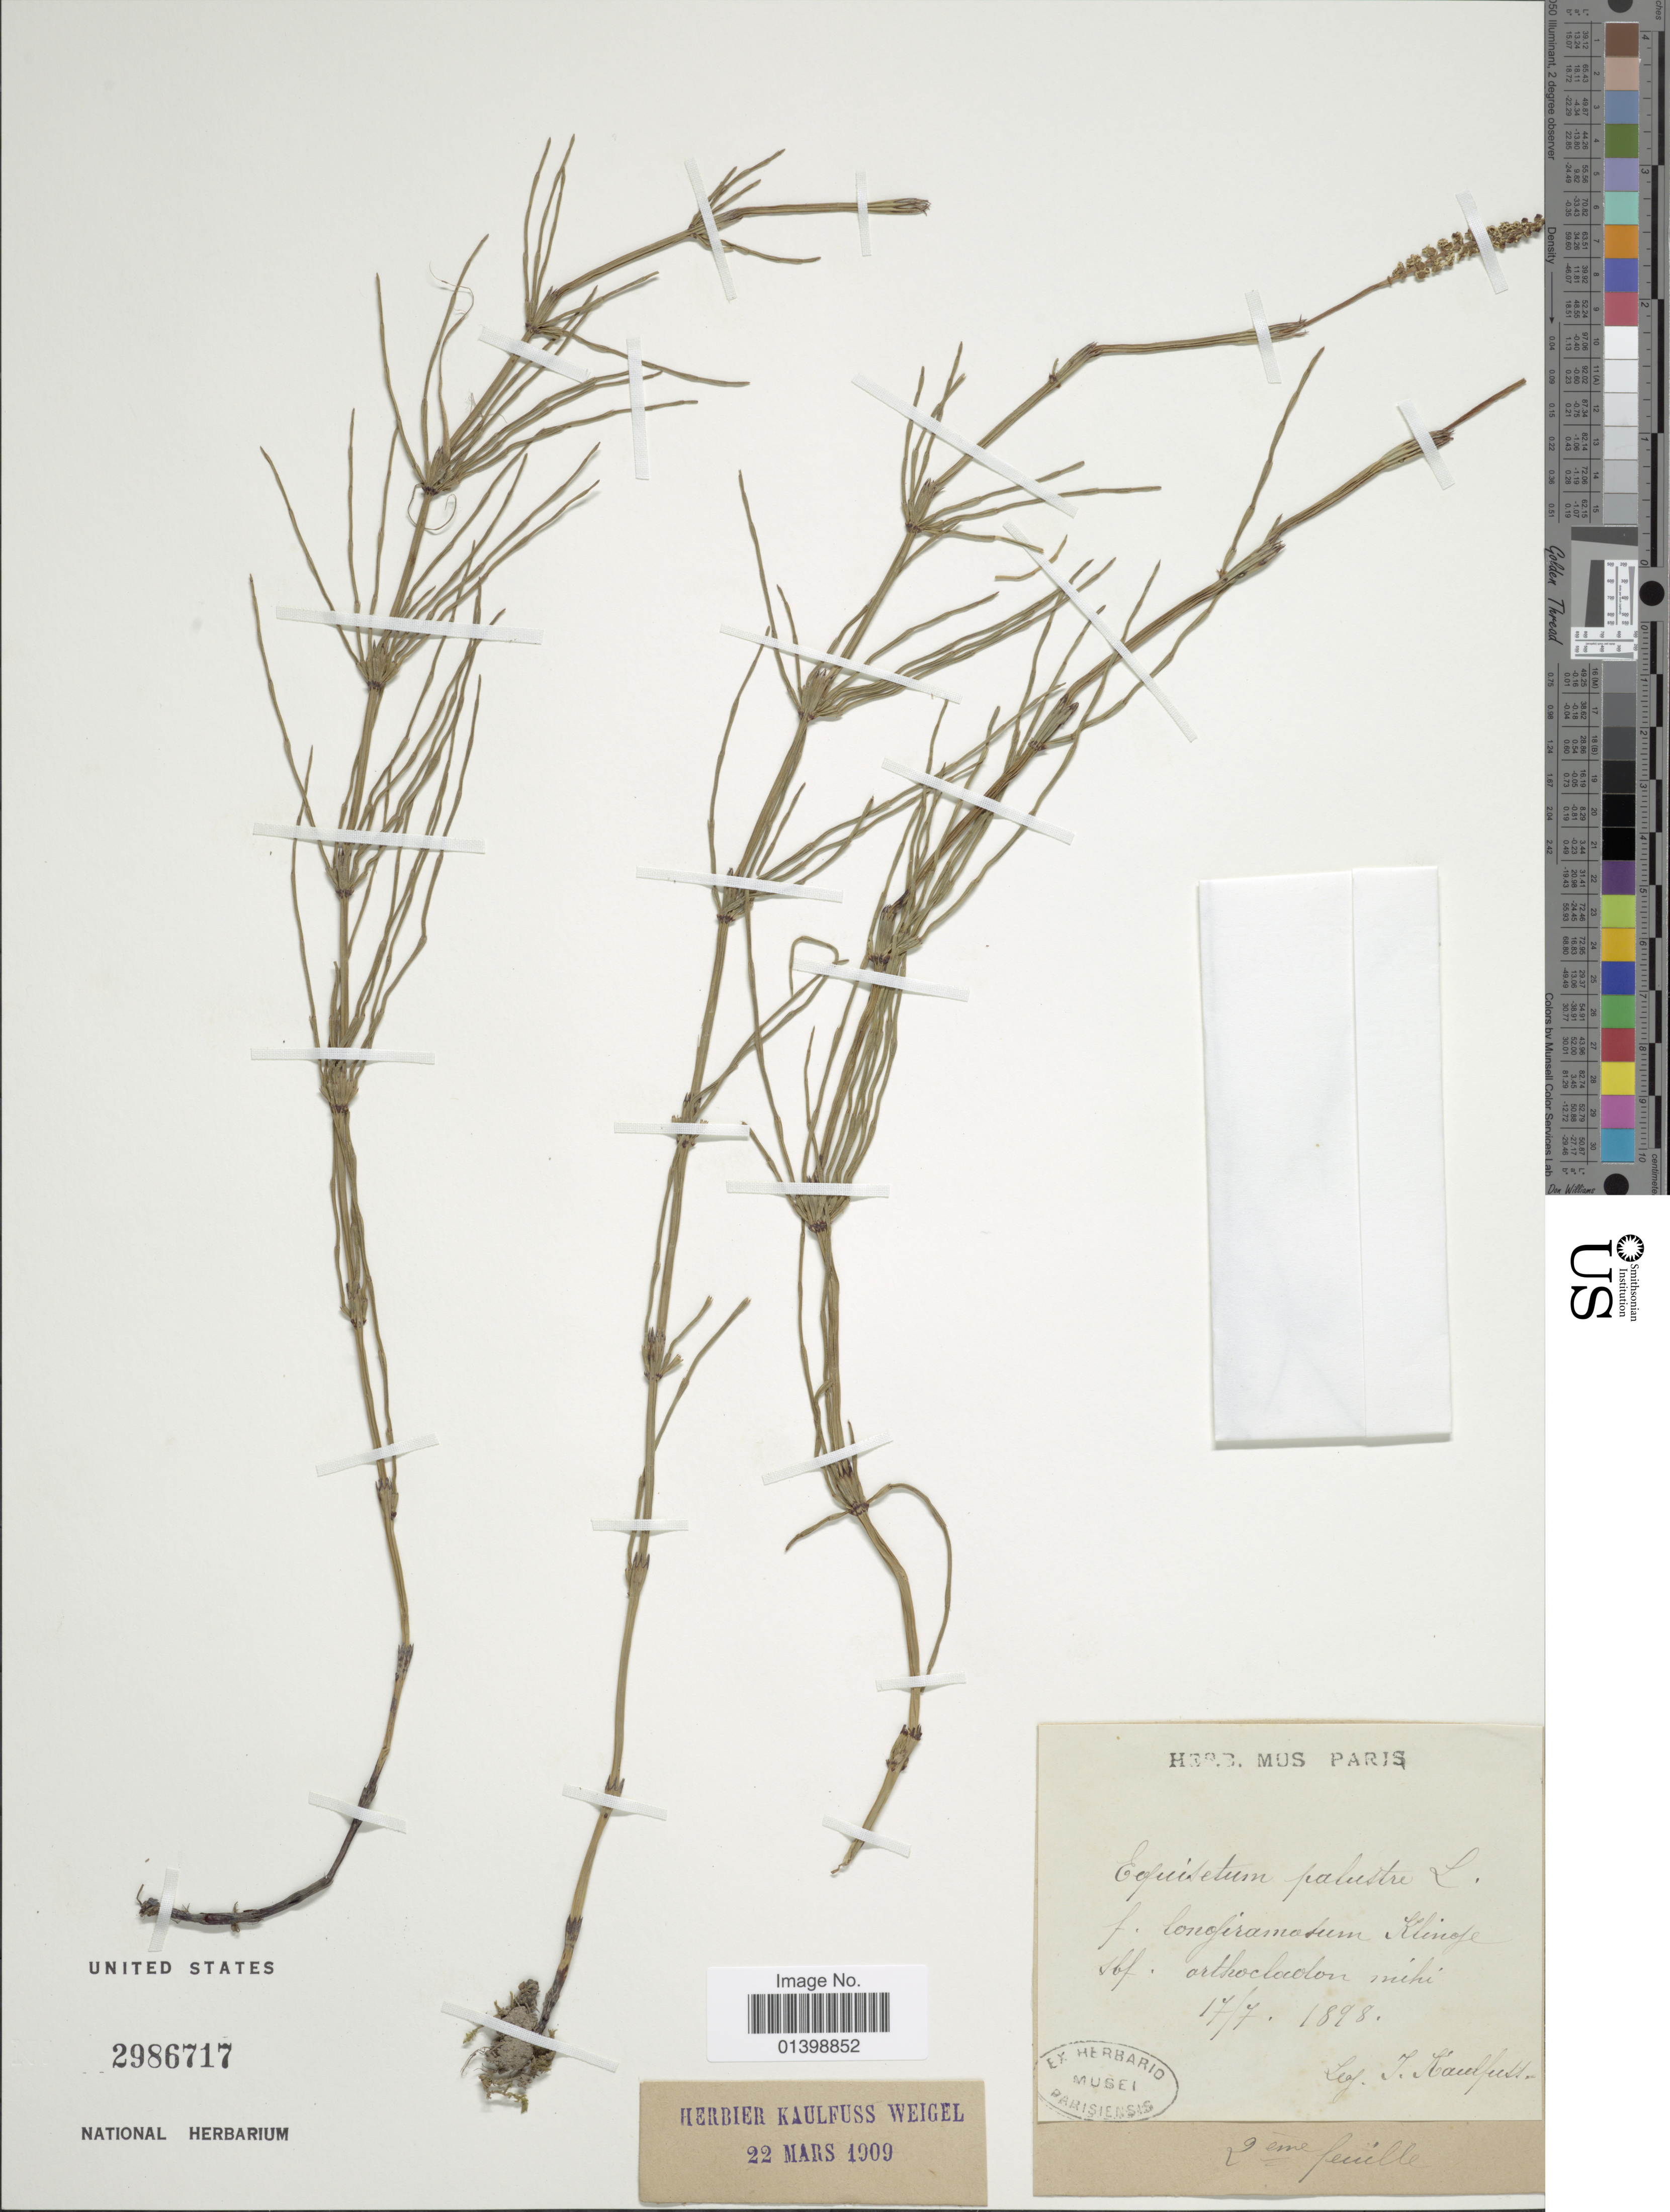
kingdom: Plantae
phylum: Tracheophyta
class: Polypodiopsida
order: Equisetales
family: Equisetaceae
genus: Equisetum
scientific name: Equisetum palustre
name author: L.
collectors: J. S. Kaulfuss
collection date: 1898-07-17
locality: Sbf: arthocladon mihi [interpreted]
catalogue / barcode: US 2986717